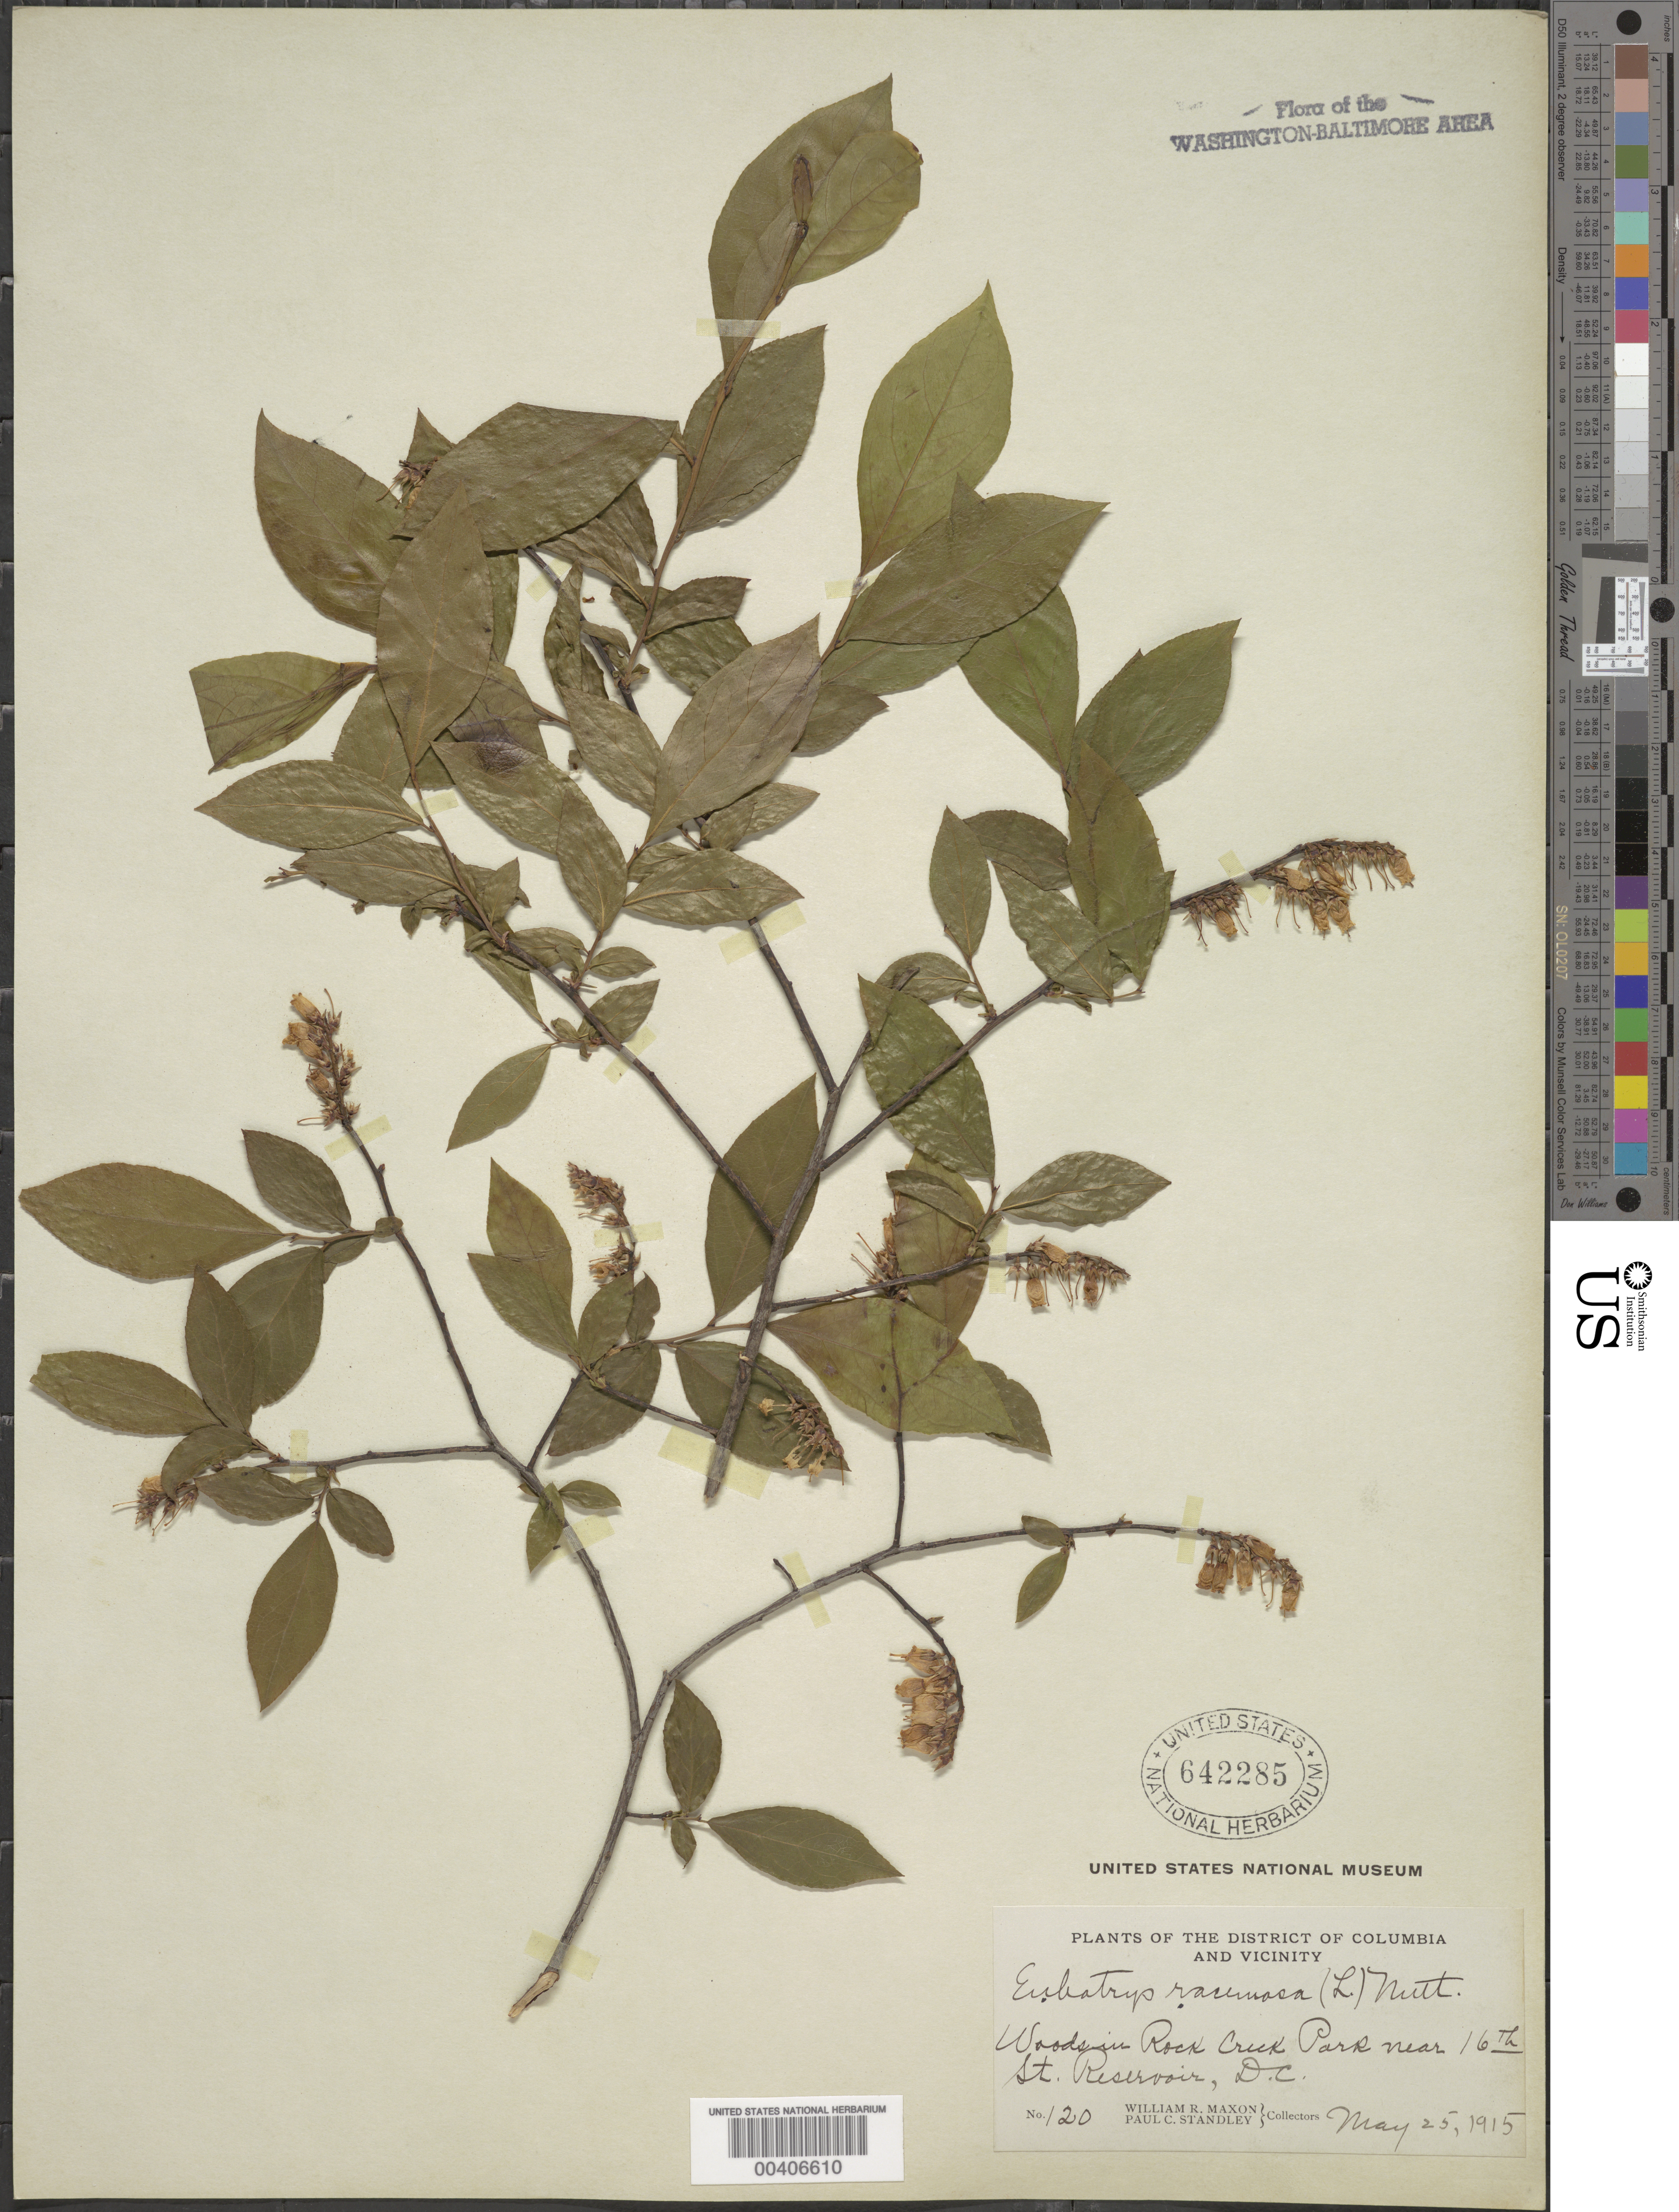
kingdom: Plantae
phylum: Tracheophyta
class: Magnoliopsida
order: Ericales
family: Ericaceae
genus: Leucothoe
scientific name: Leucothoë racemosa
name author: (L.) A. Gray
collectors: W. R. Maxon & P. C. Standley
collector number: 120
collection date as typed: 25 May 1915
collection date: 1915-05-25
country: United States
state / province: District of Columbia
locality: Rock Creek near 16th St. Reservoir Rock Creek Park and Vicinity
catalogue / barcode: US 642285